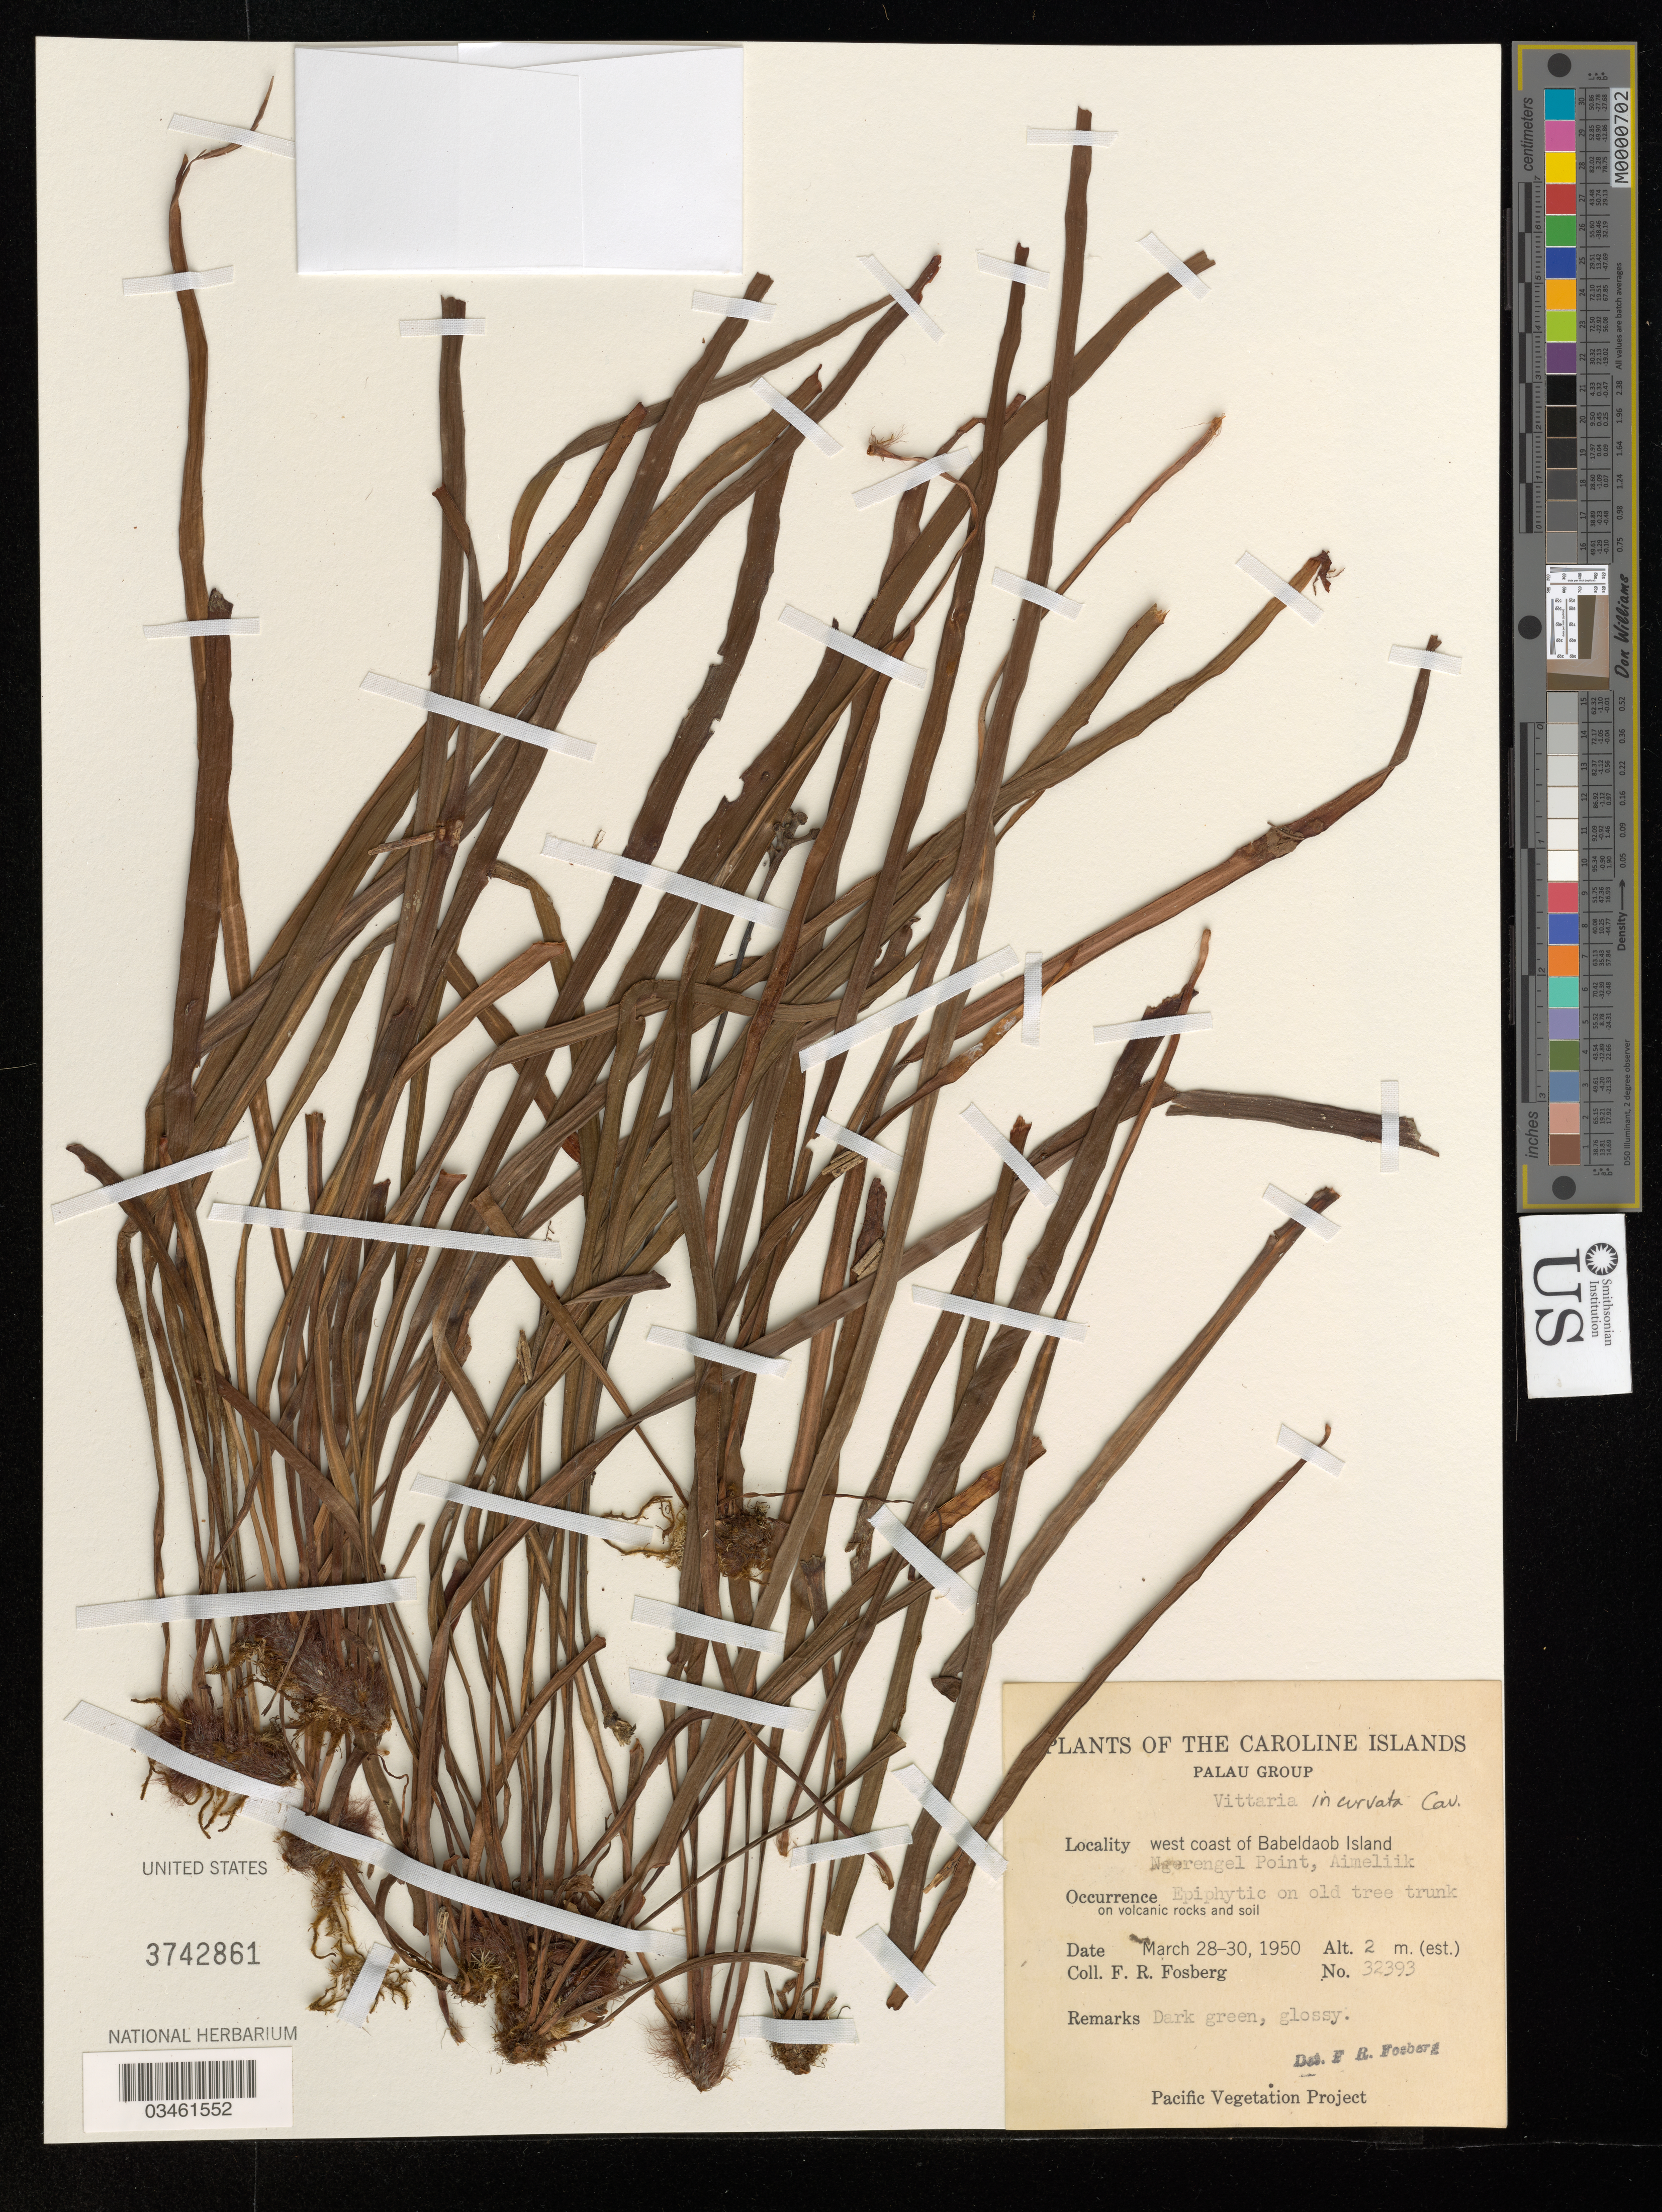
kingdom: Plantae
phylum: Tracheophyta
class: Polypodiopsida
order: Polypodiales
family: Pteridaceae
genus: Haplopteris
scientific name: Haplopteris ensiformis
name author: (Sw.) E.H. Crane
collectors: F. R. Fosberg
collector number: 32393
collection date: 1950-03-28/1950-03-30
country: Belau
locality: The Caroline Islands. Palau Group. West coast of Babeldaob Island. Ngerengel Point, Aimeliik.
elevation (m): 2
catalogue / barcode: US 3742861